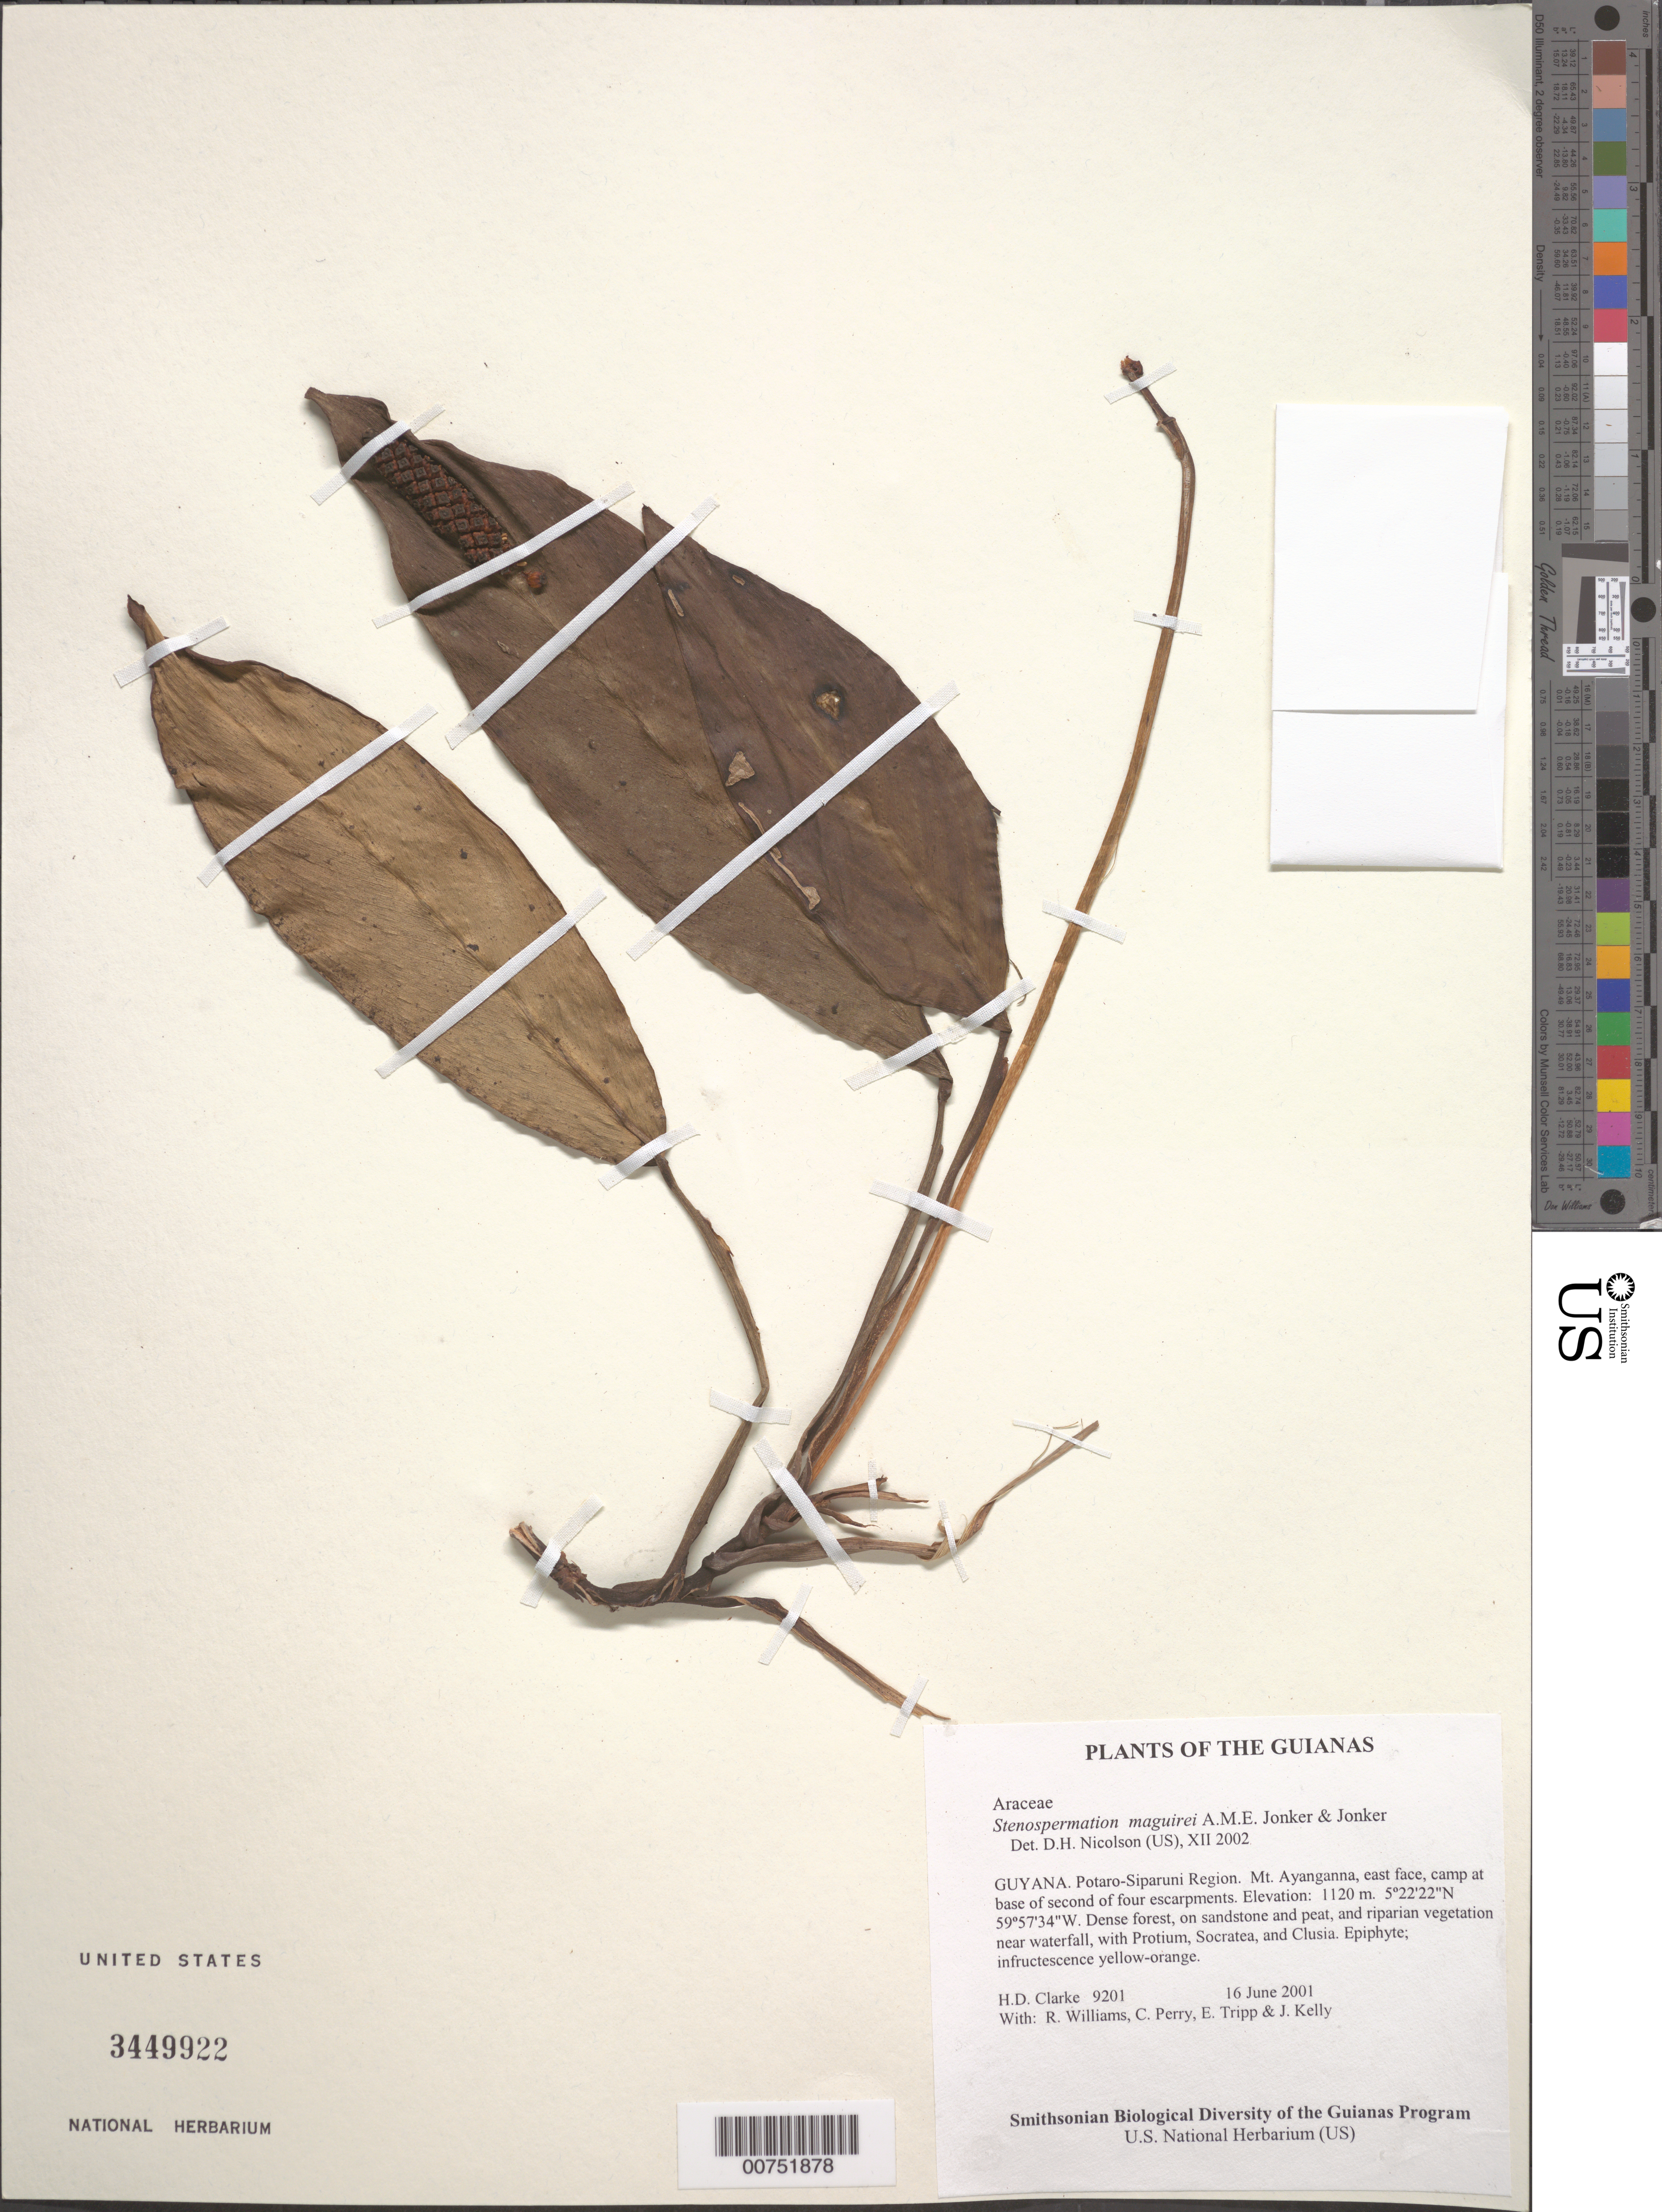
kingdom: Plantae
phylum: Tracheophyta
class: Liliopsida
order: Alismatales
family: Araceae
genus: Stenospermation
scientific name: Stenospermation maguirei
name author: A.M.E. Jonker & Jonker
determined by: Nicolson, Dan H.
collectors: H. D. Clarke, R. Williams, C. Perry, E. Tripp & J. Kelly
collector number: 9201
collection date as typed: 16 June 2001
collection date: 2001-06-16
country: Guyana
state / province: Potaro-Siparuni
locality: Mt. Ayanganna, east face, camp at base of second of four escarpments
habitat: Dense forest, on sandstone and peat, and riparian vegetation near waterfall, with Protium, Socratea, and Clusia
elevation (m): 1120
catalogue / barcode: US 3449922